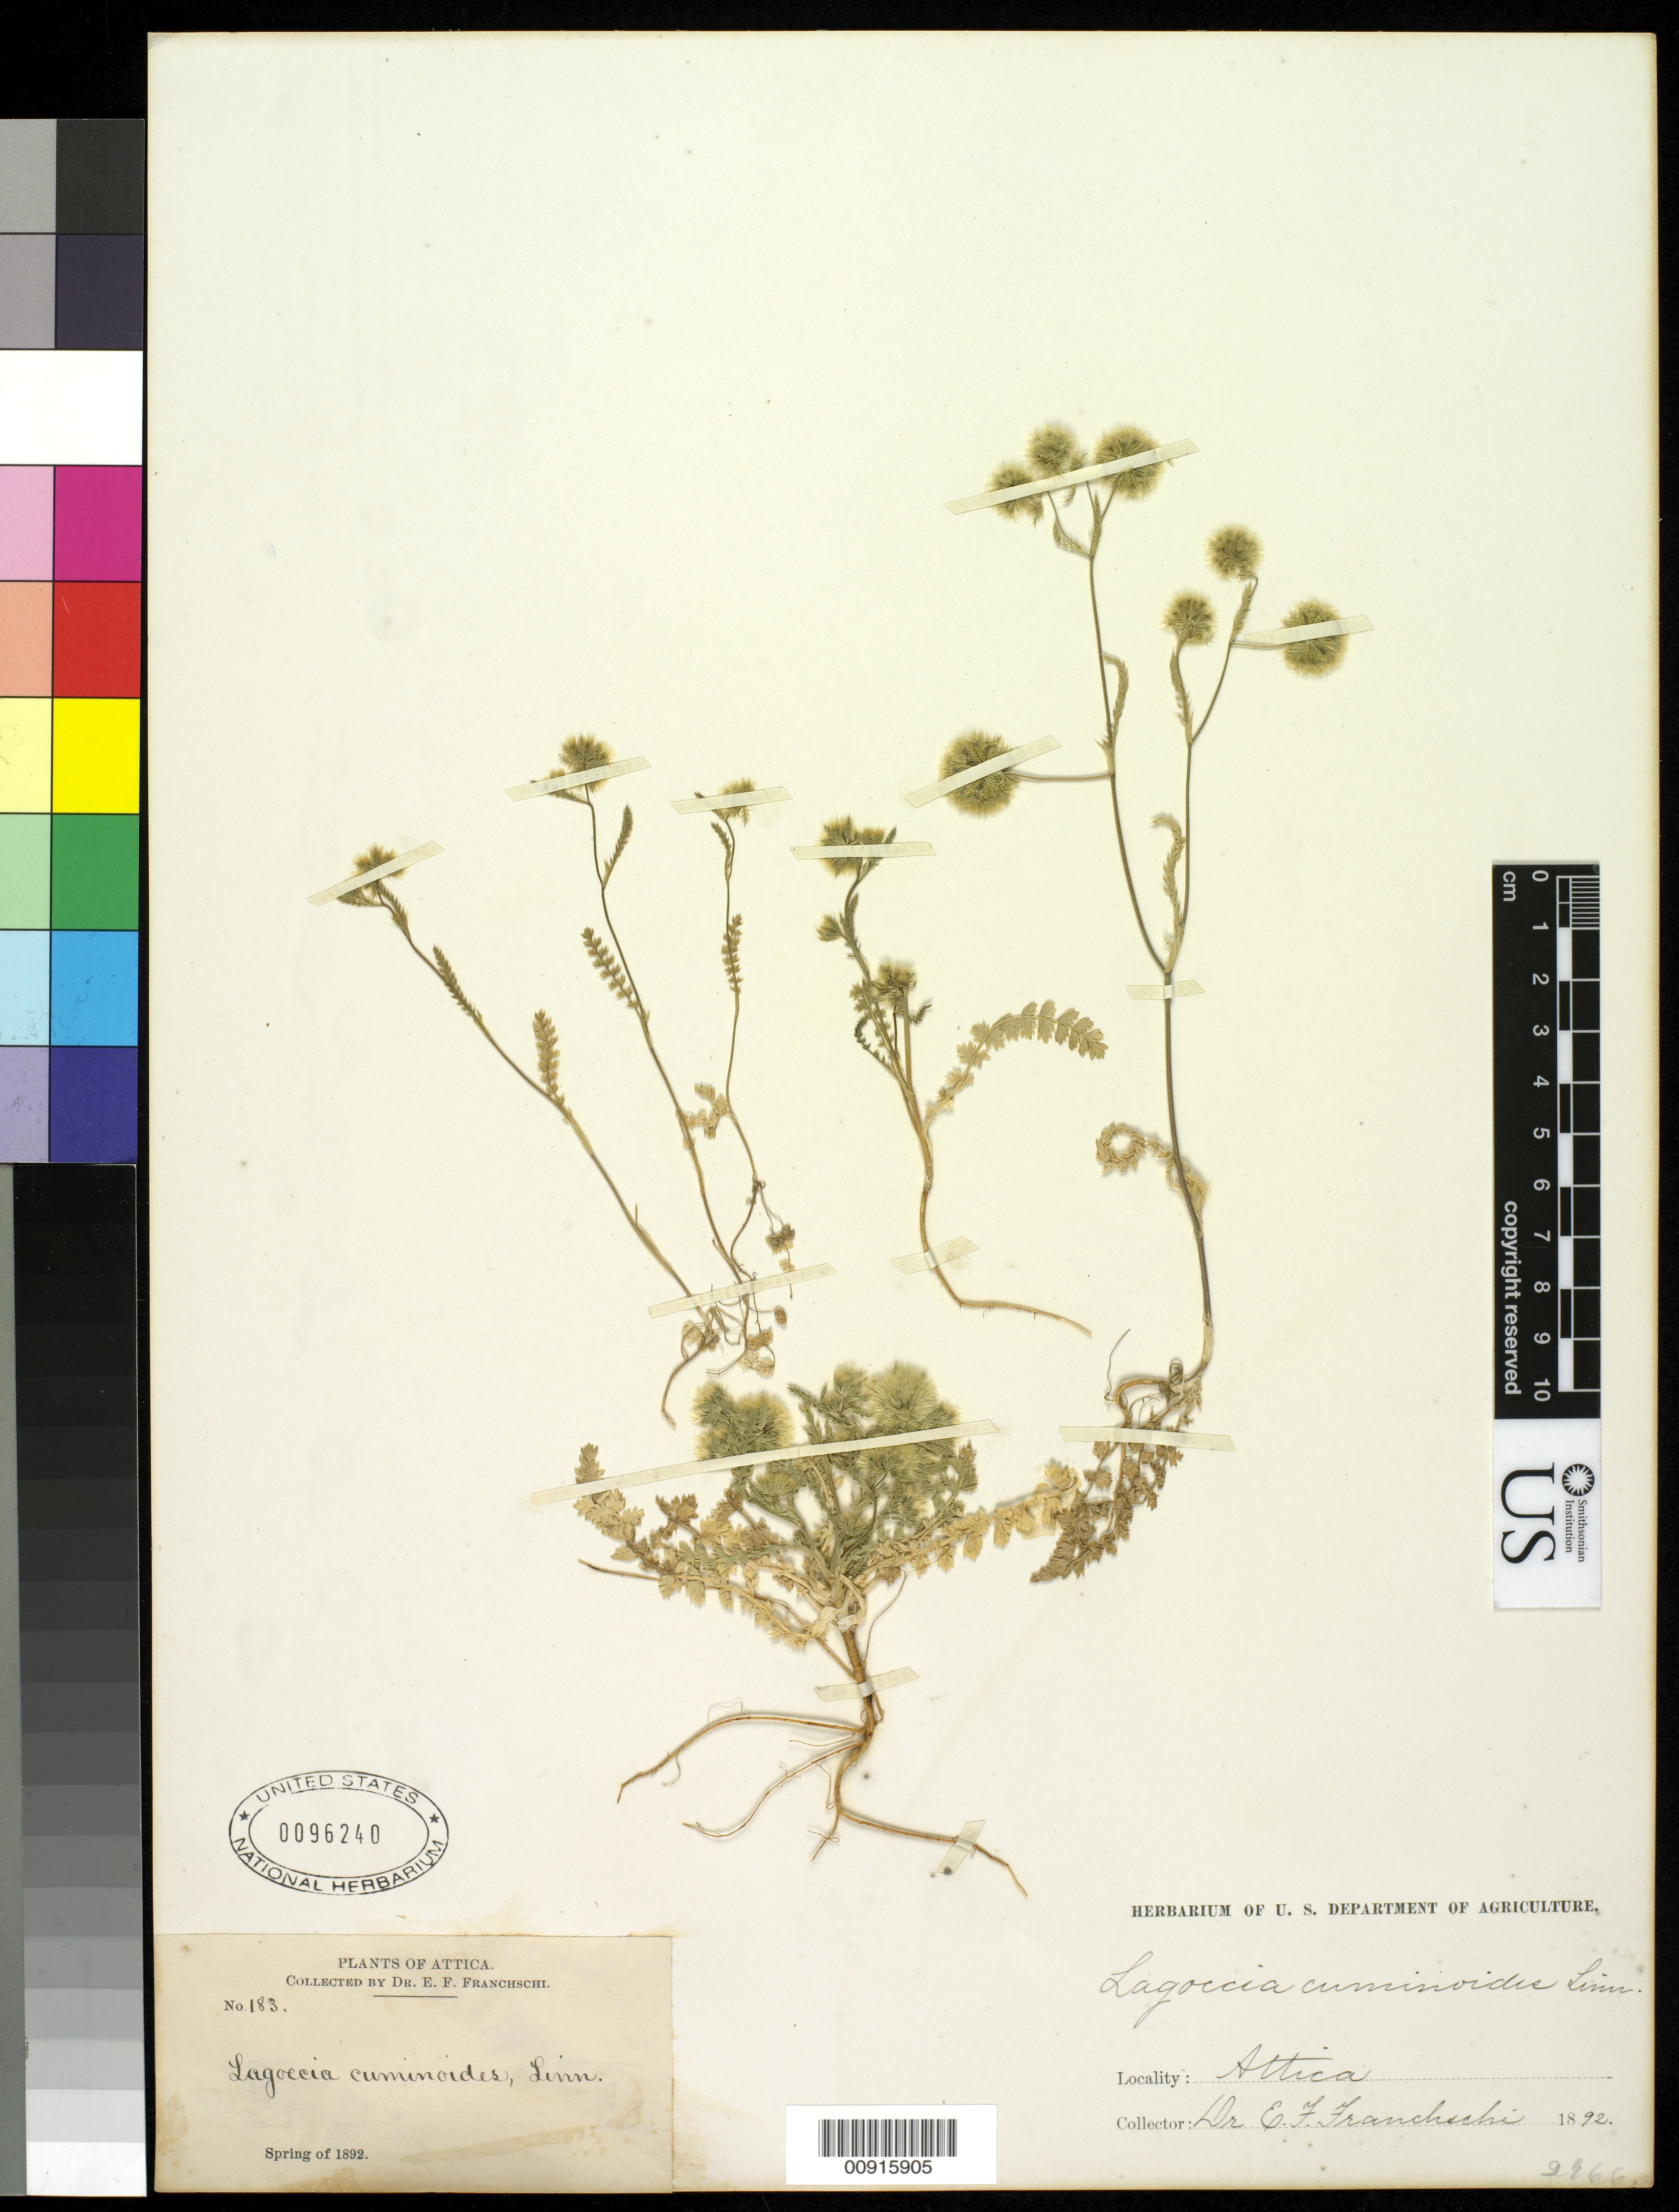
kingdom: Plantae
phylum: Tracheophyta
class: Magnoliopsida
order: Apiales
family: Apiaceae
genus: Lagoecia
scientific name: Lagoecia cuminoides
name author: L.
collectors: E. Franchschi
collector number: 183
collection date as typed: Spr 1892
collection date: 1892-03-20/1892-06-20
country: Greece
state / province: Attica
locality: Attica.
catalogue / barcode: US 96240